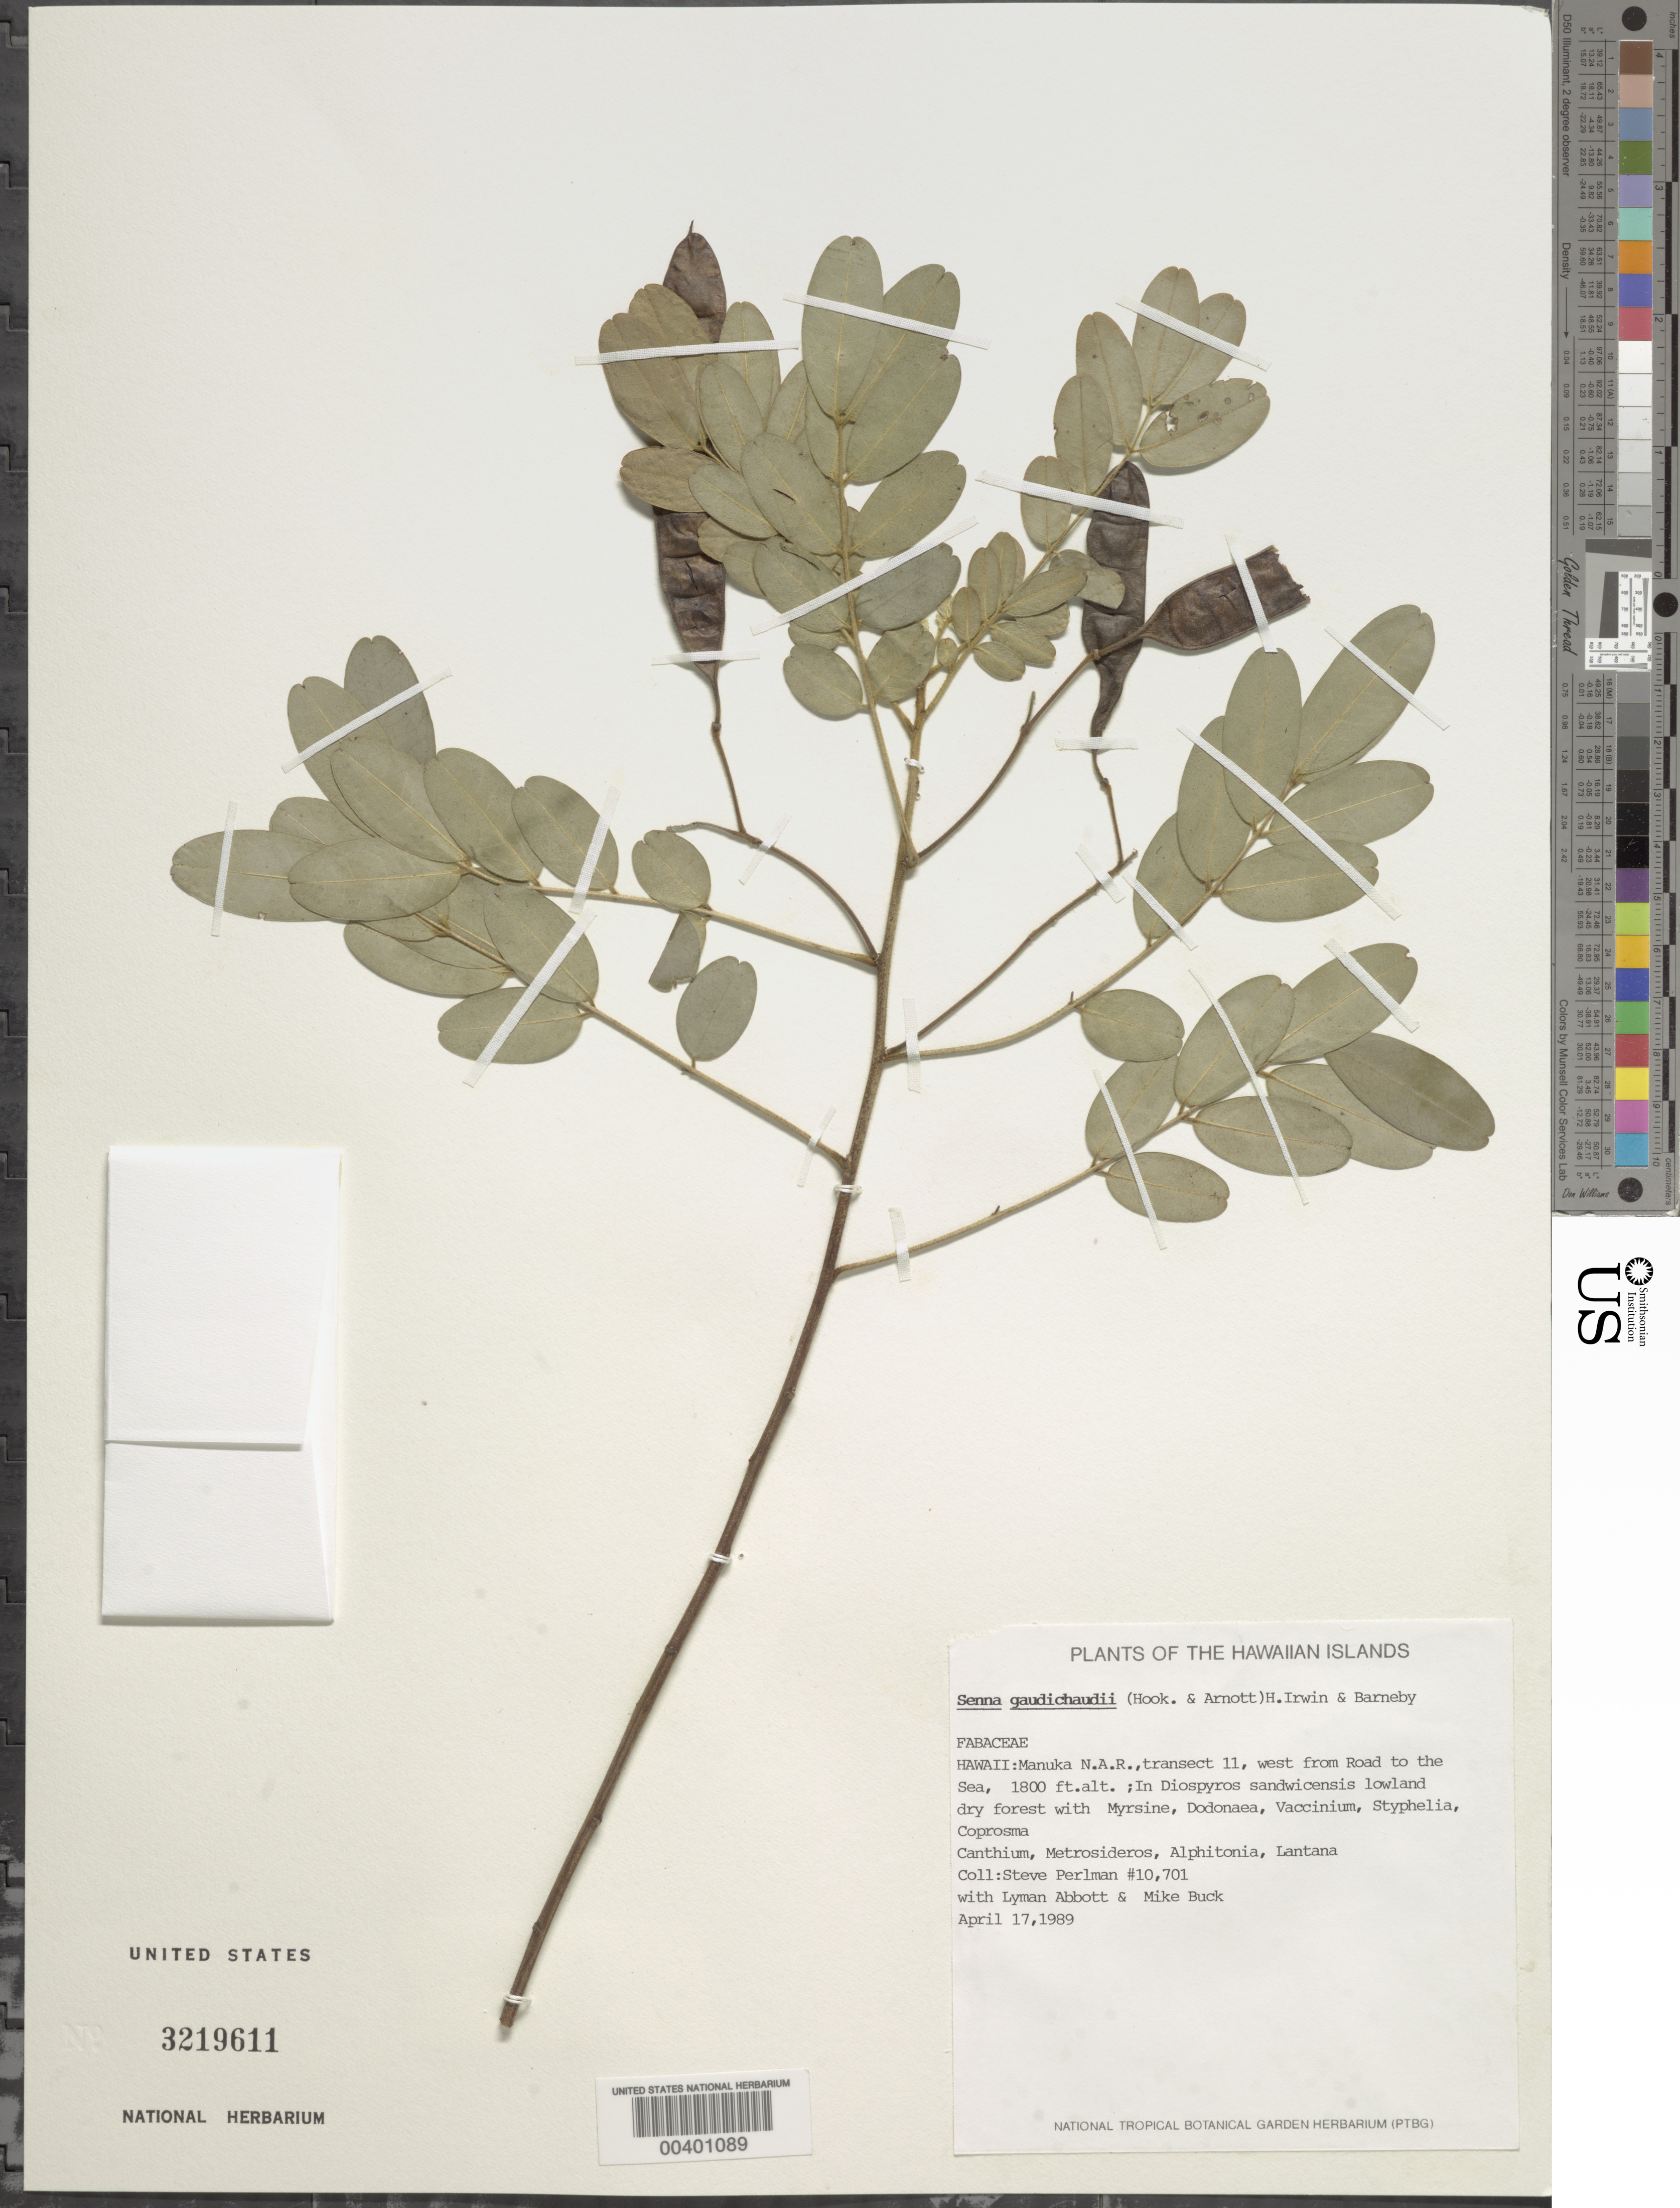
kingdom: Plantae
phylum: Tracheophyta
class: Magnoliopsida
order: Fabales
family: Fabaceae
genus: Senna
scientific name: Senna gaudichaudii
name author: (Hook. & Arn.) H.S. Irwin & Barneby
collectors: S. P. Perlman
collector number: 10701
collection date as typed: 17 Apr 1989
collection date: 1989-04-17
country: United States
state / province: Hawaii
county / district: Maui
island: Maui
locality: Manuka, n.a.r.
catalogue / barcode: US 3219611